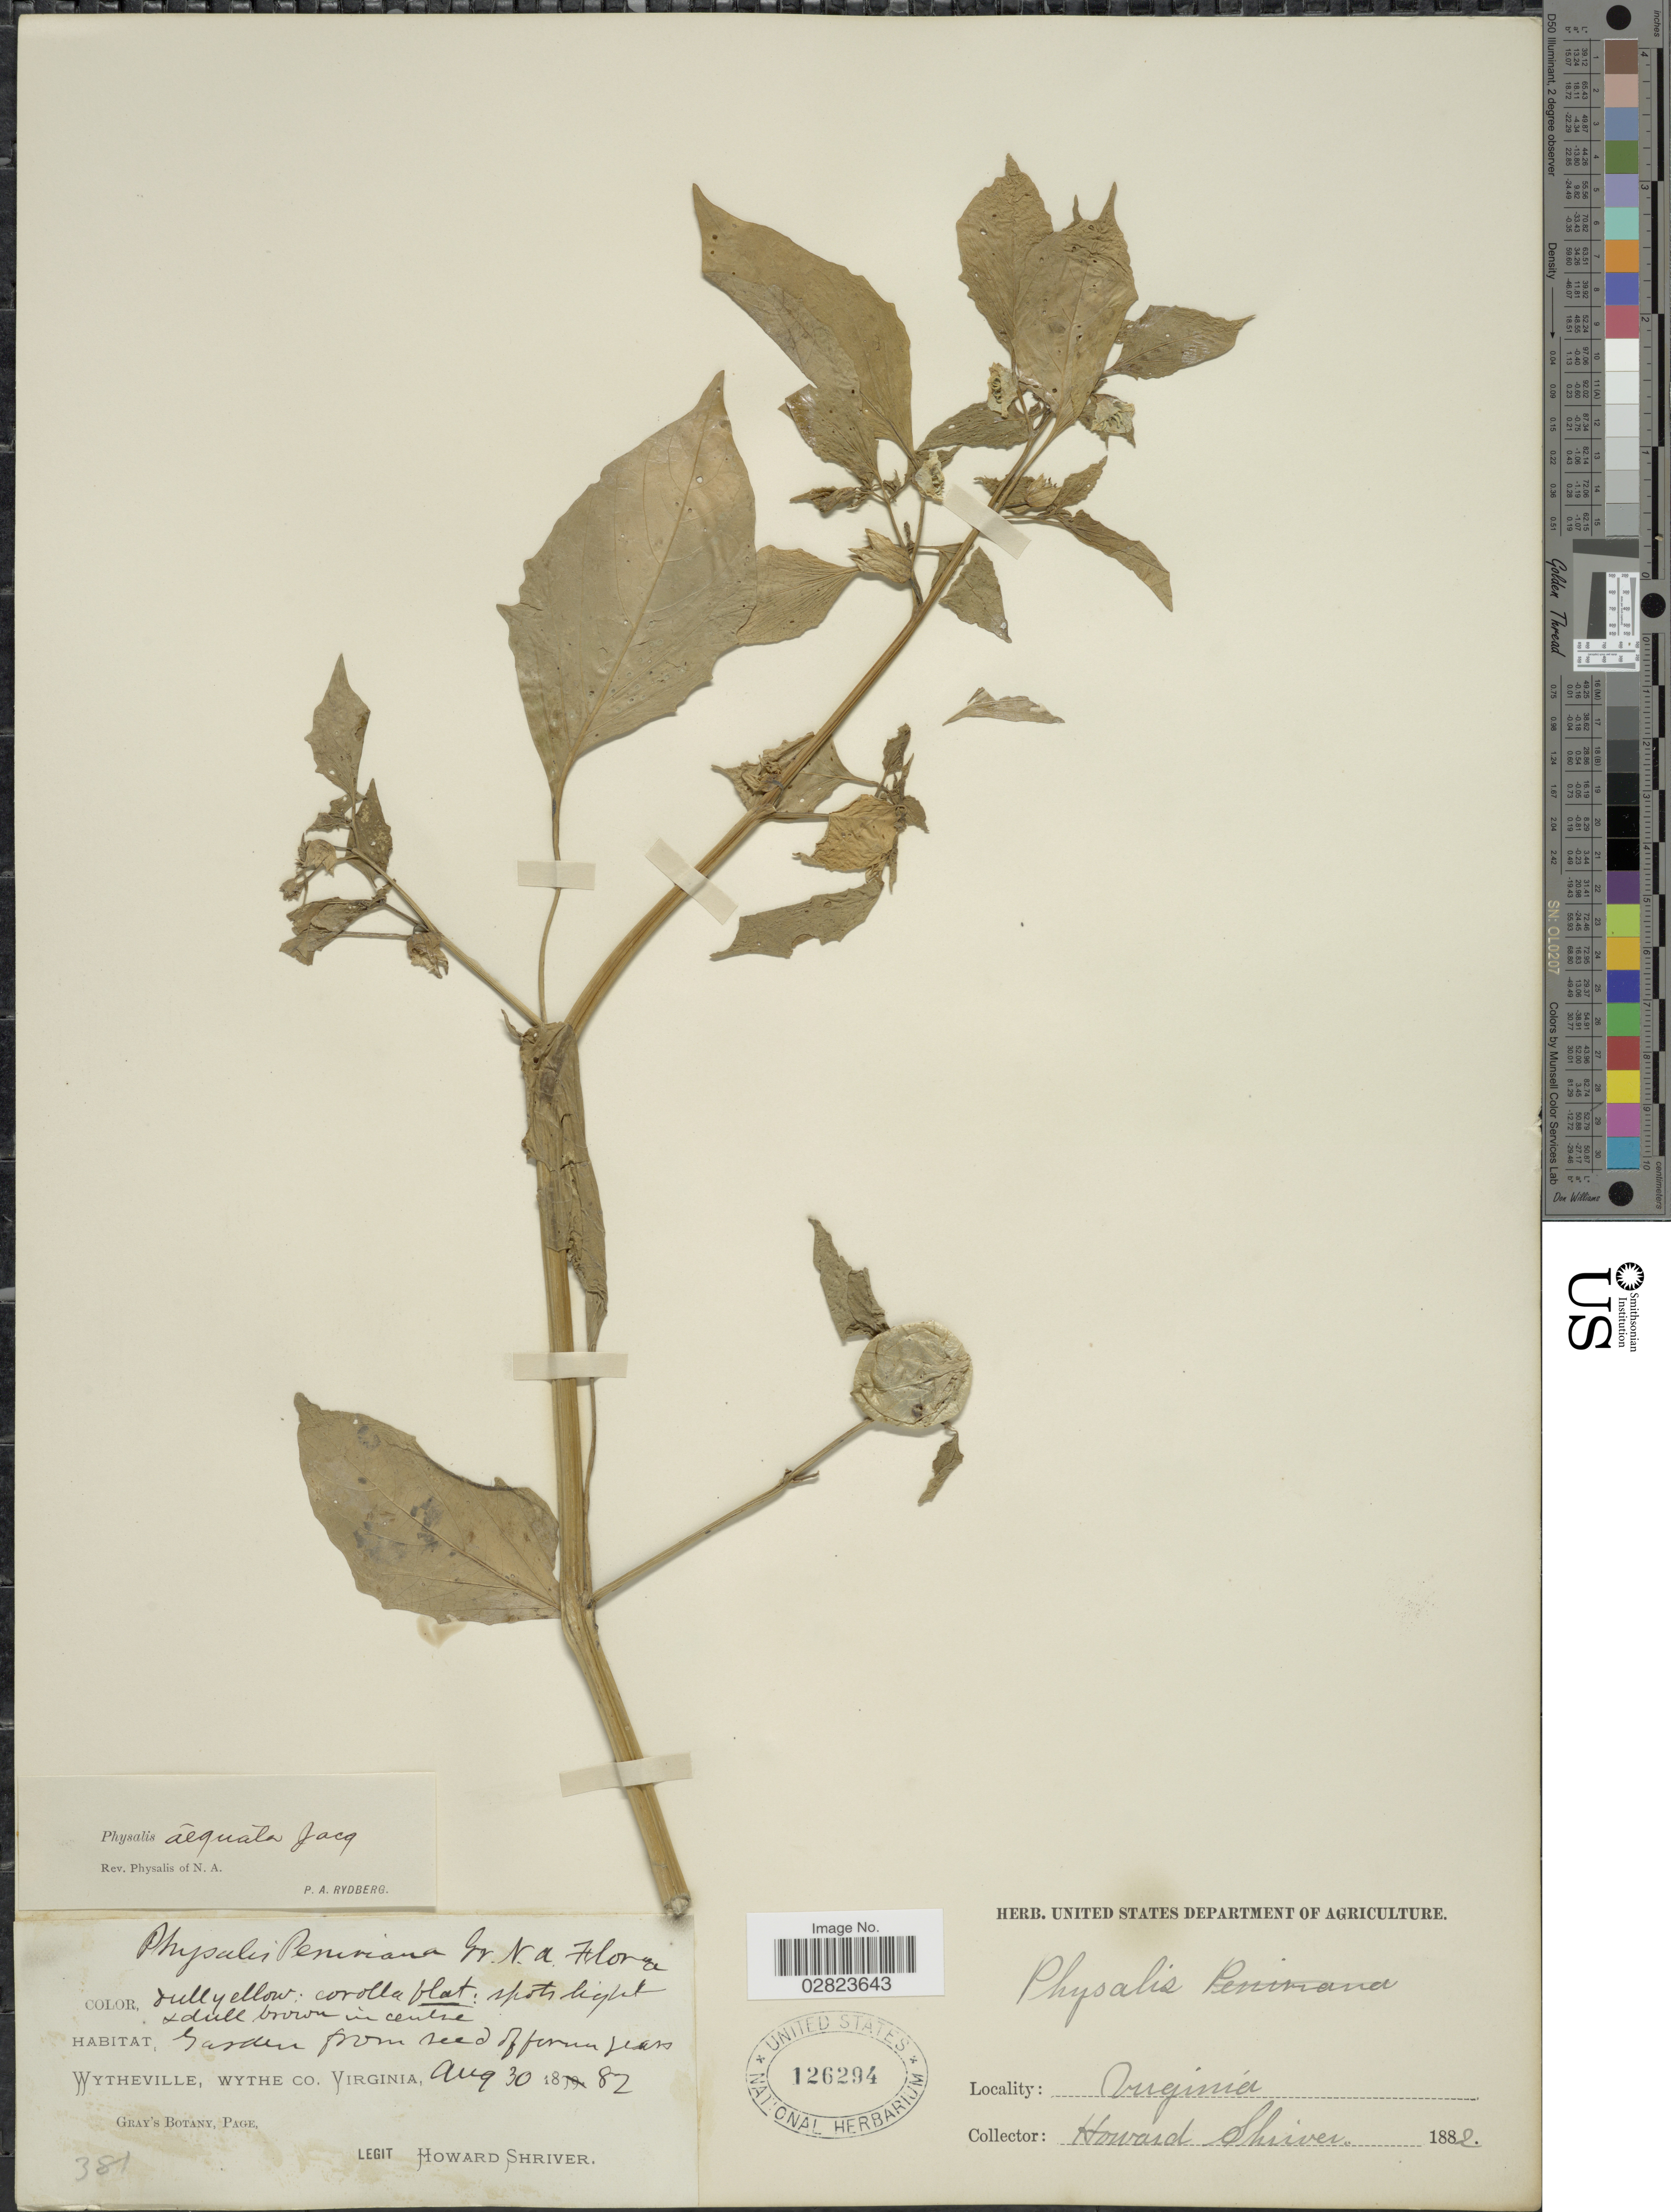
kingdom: Plantae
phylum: Tracheophyta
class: Magnoliopsida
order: Solanales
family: Solanaceae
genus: Physalis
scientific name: Physalis ixocarpa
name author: Brot. ex Hornem.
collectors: H. Shriver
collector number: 381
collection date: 1882-08-30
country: United States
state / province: Virginia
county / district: Wythe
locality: Wytheville, Wythe Co.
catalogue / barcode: US 126294